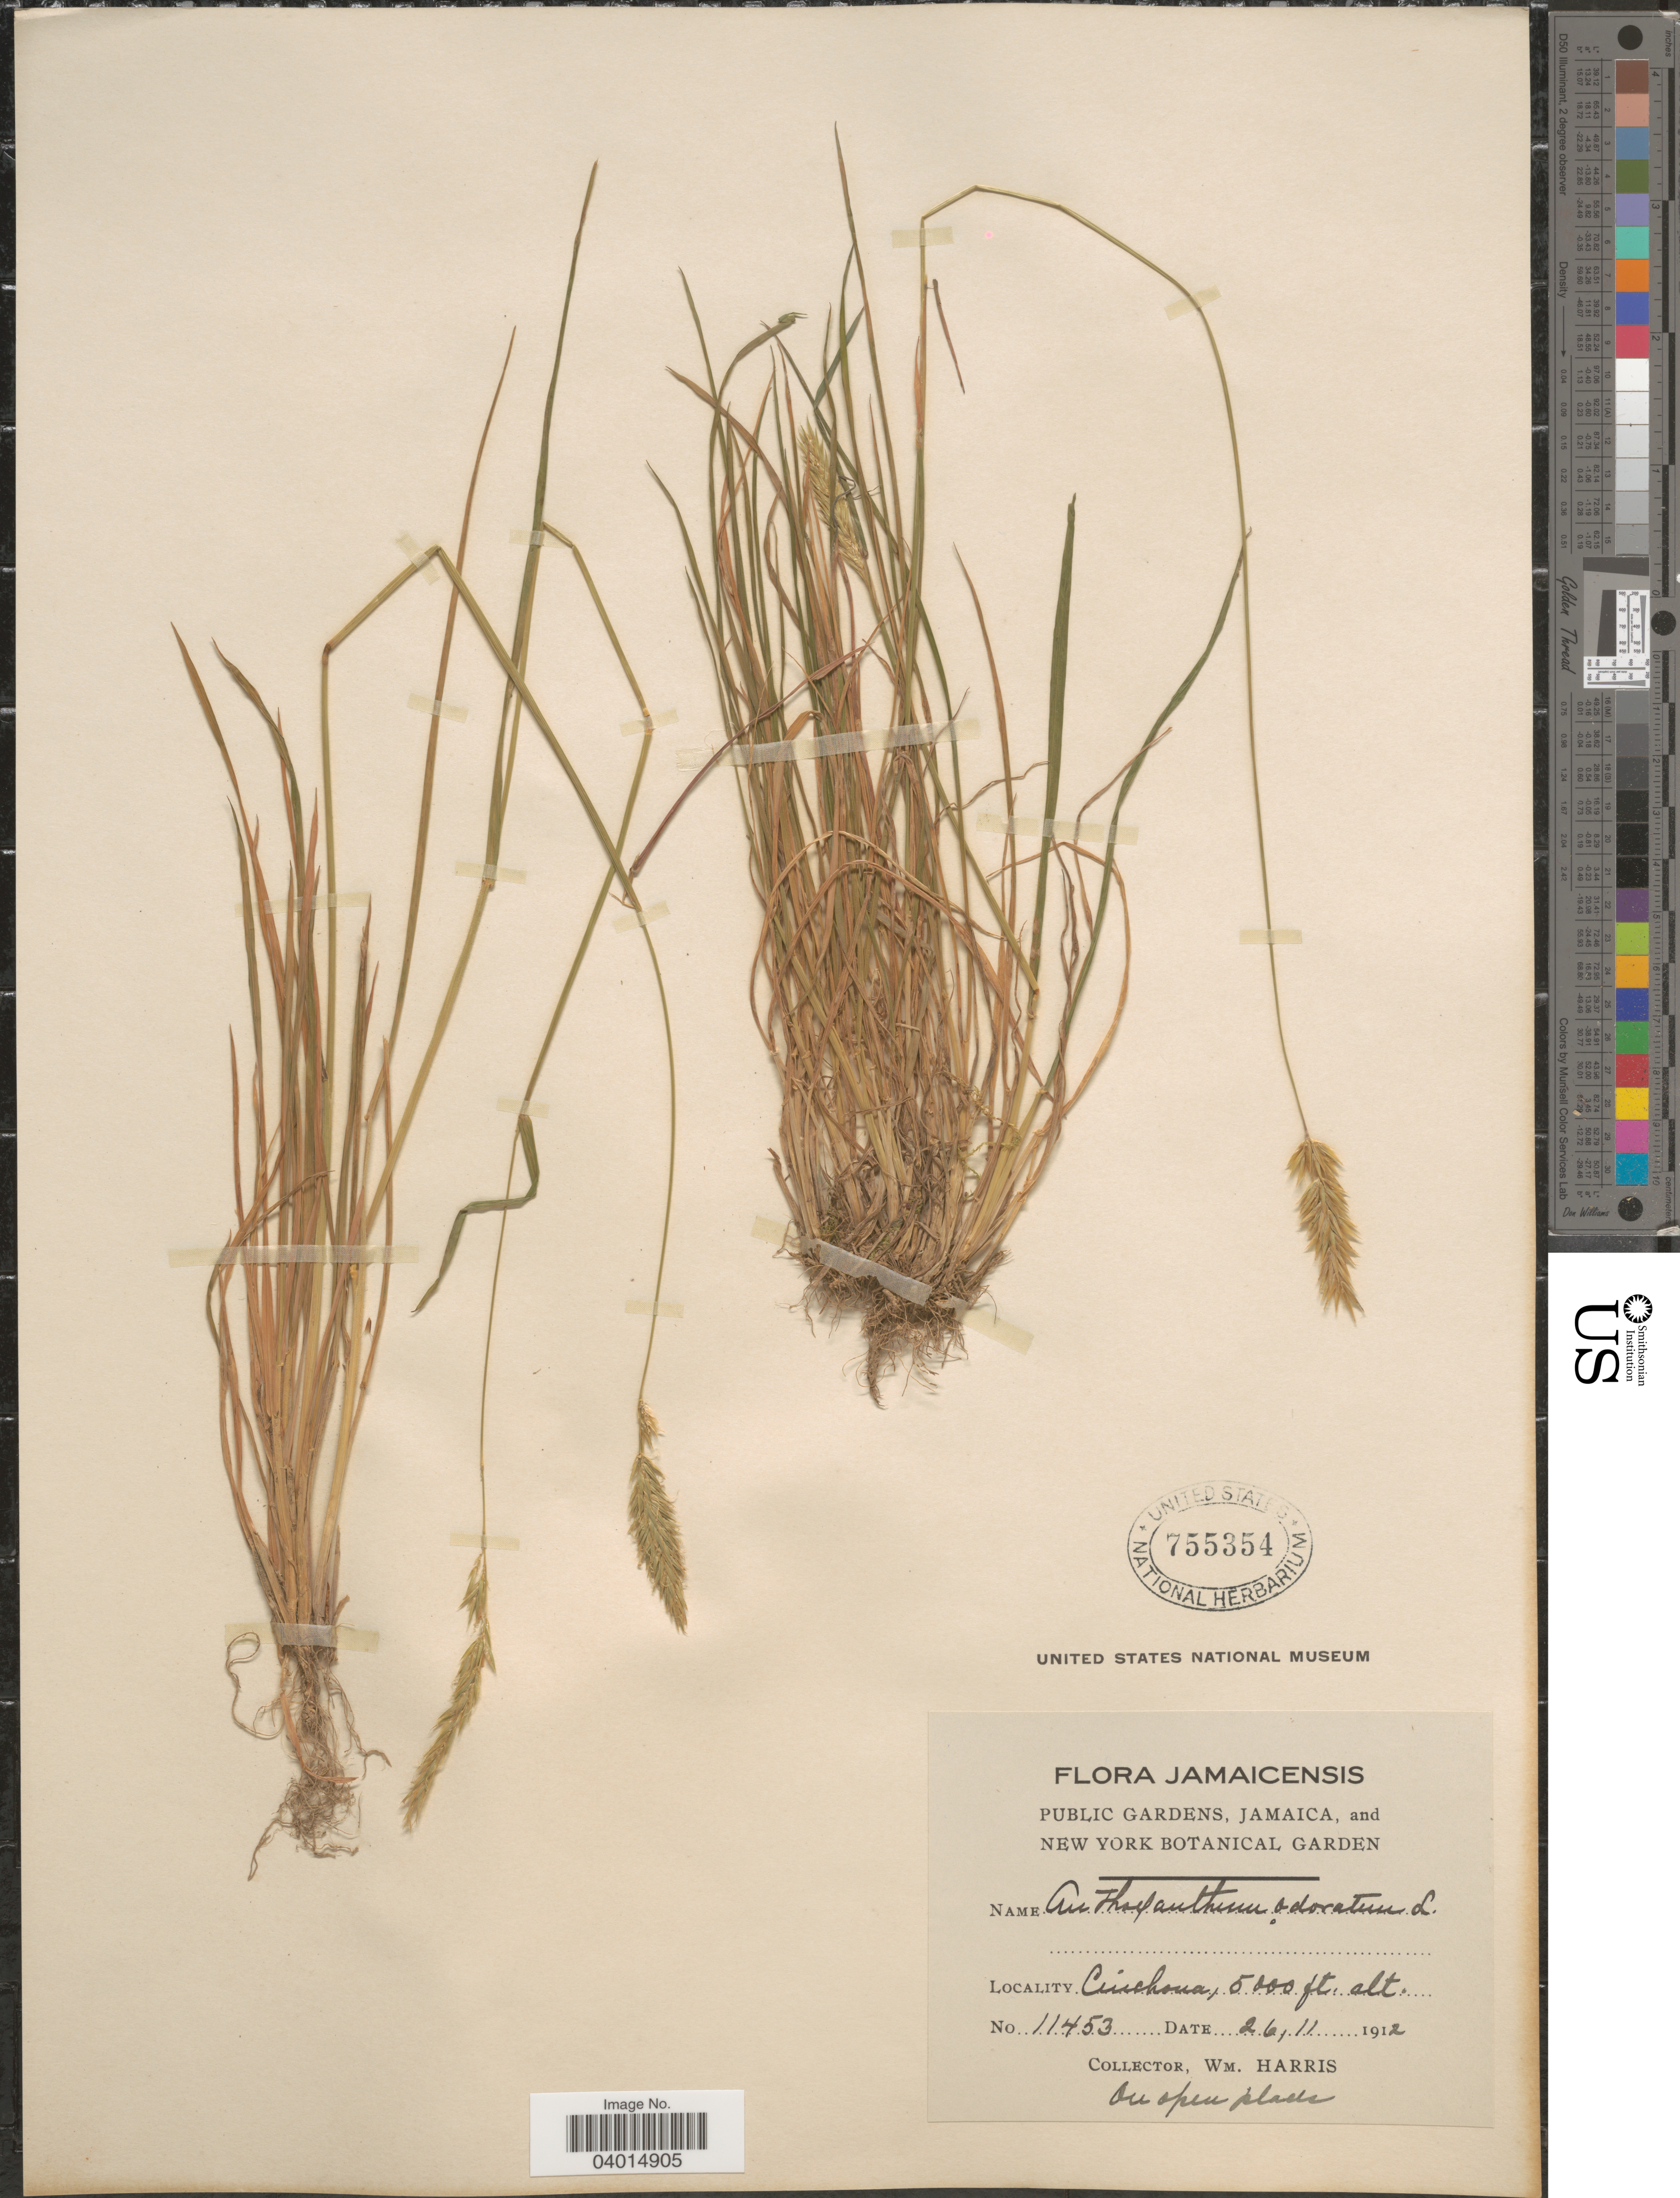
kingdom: Plantae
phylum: Tracheophyta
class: Liliopsida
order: Poales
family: Poaceae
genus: Anthoxanthum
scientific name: Anthoxanthum odoratum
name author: L.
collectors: W. H. Harris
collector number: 11453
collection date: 1912-11-26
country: Jamaica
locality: Cinchona.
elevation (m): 1524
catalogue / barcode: US 755354